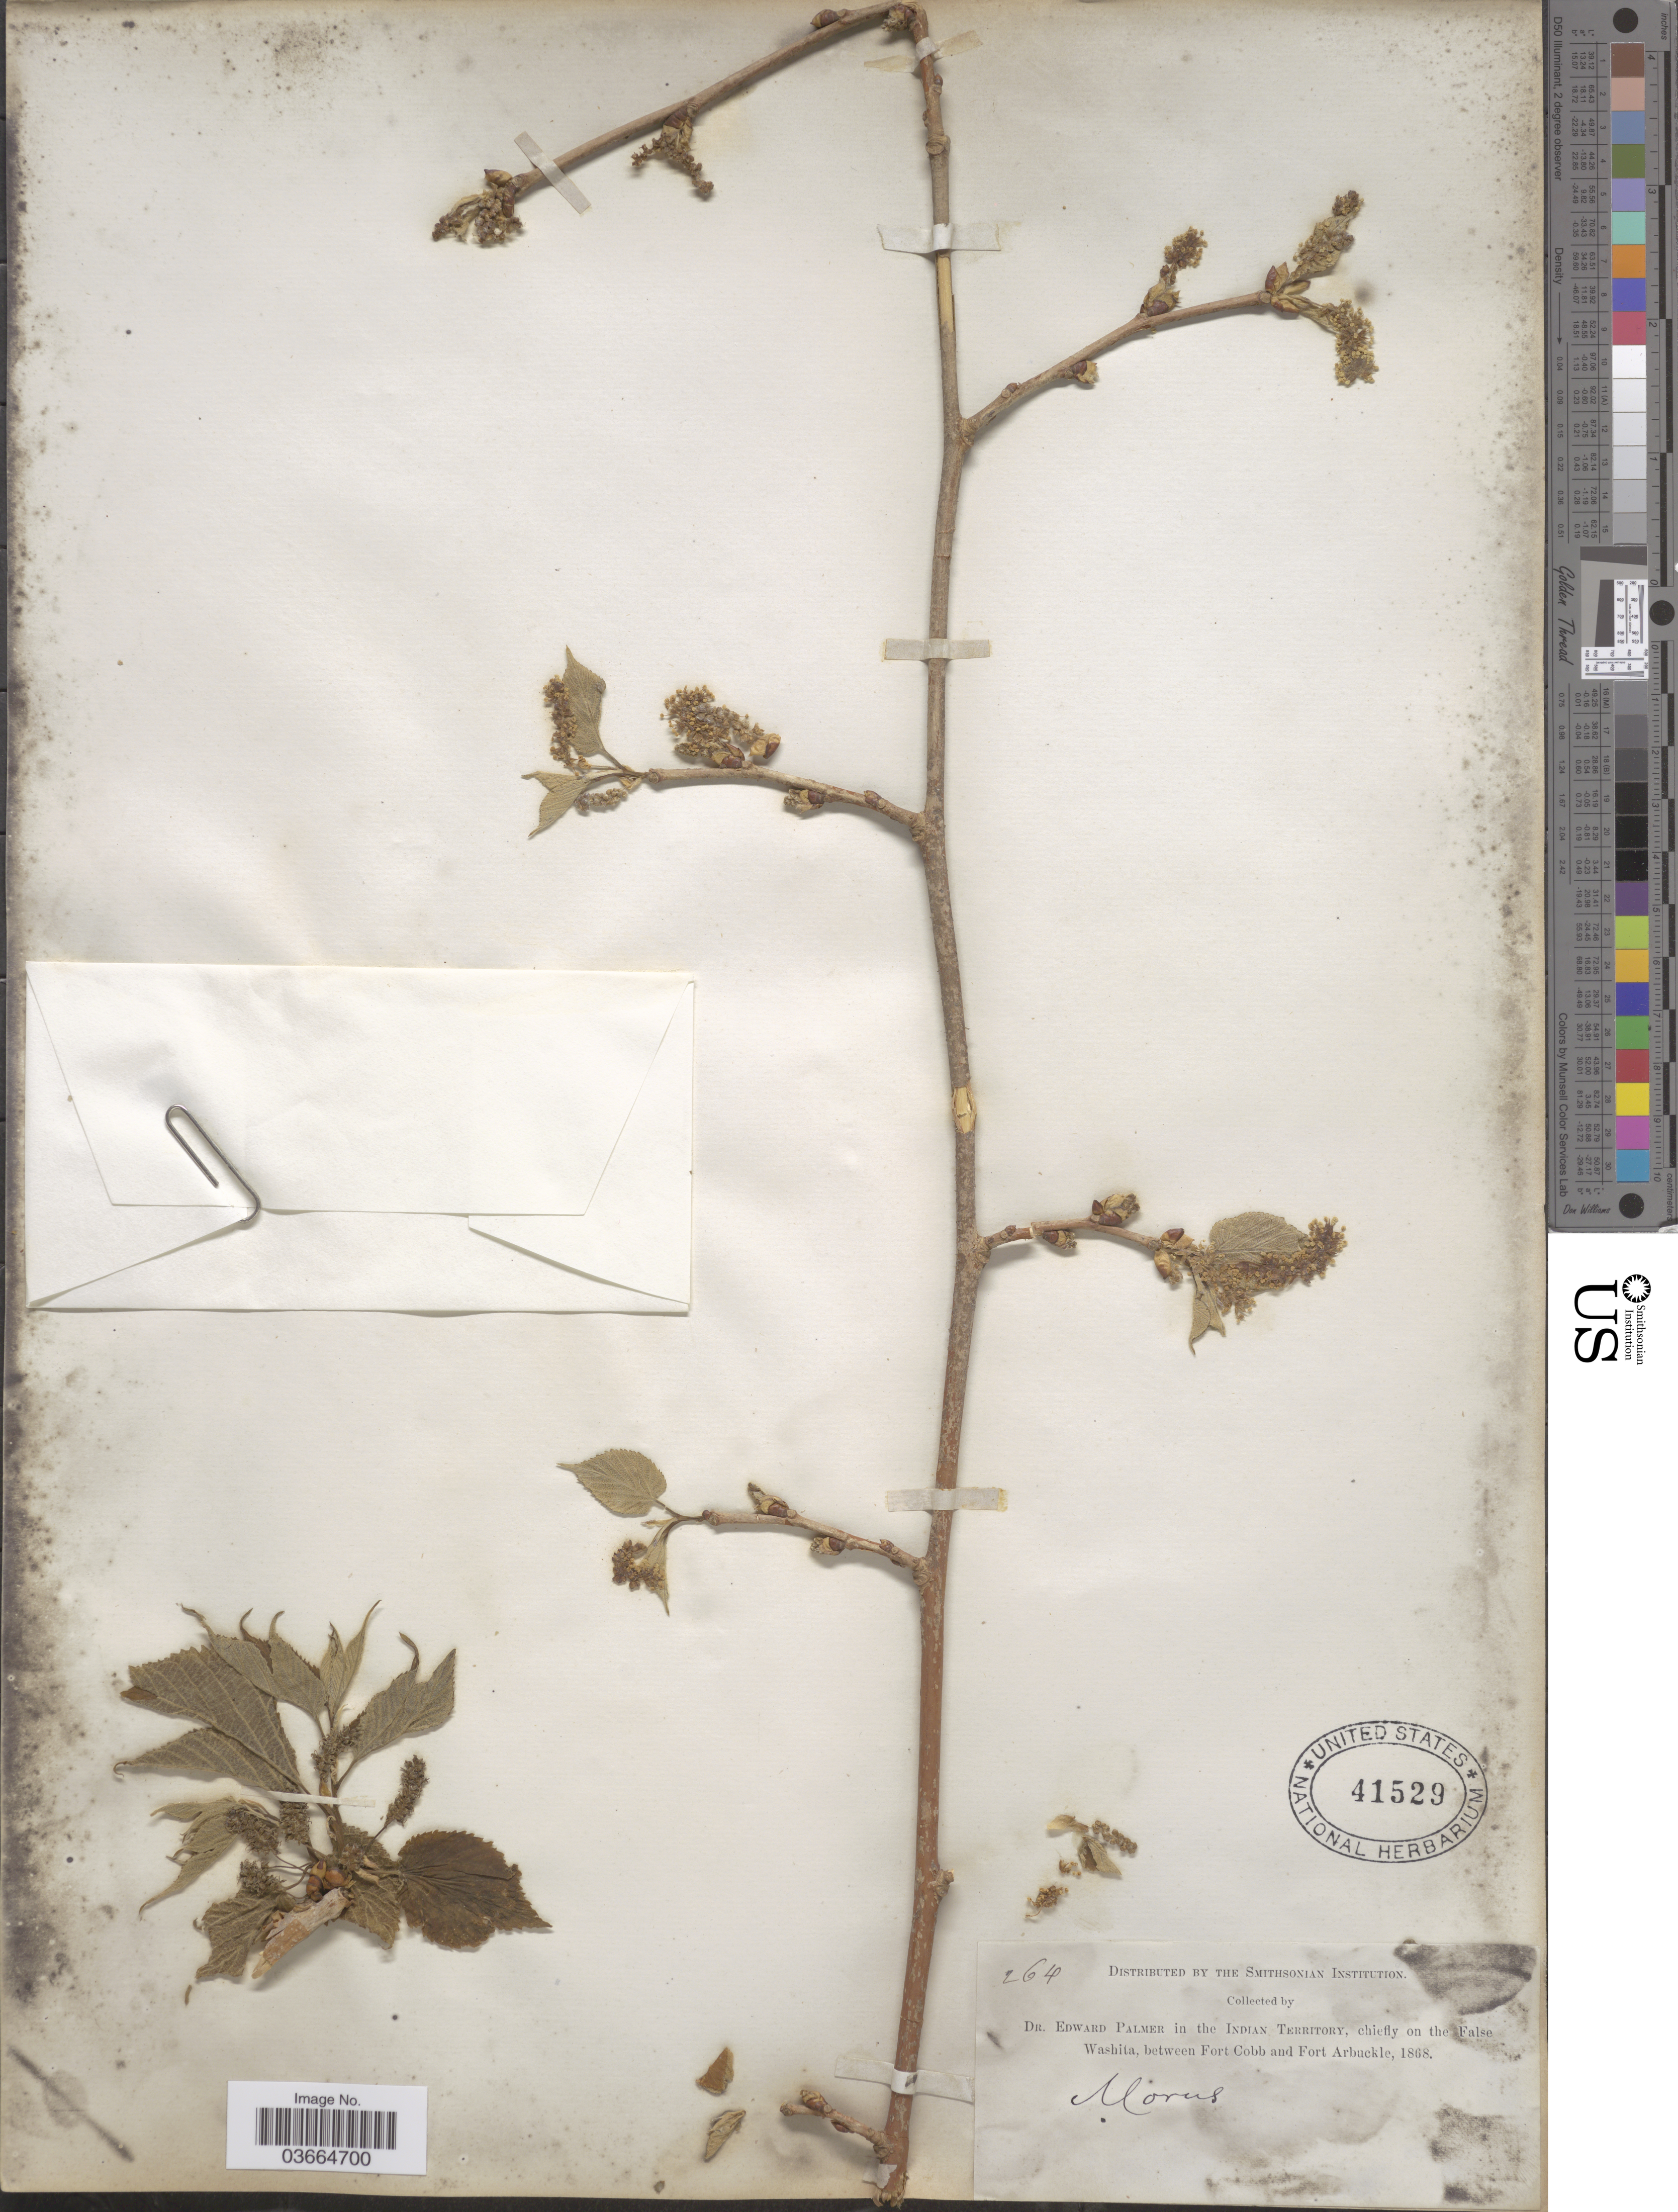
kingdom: Plantae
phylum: Tracheophyta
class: Magnoliopsida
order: Rosales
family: Moraceae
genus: Morus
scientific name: Morus rubra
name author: L.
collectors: E. Palmer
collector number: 264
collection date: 1868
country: United States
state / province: Oklahoma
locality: In the Indian Territory, chiefly on the False Washita, between Fort Cobb and Fort Arbuckle.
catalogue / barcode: US 41529